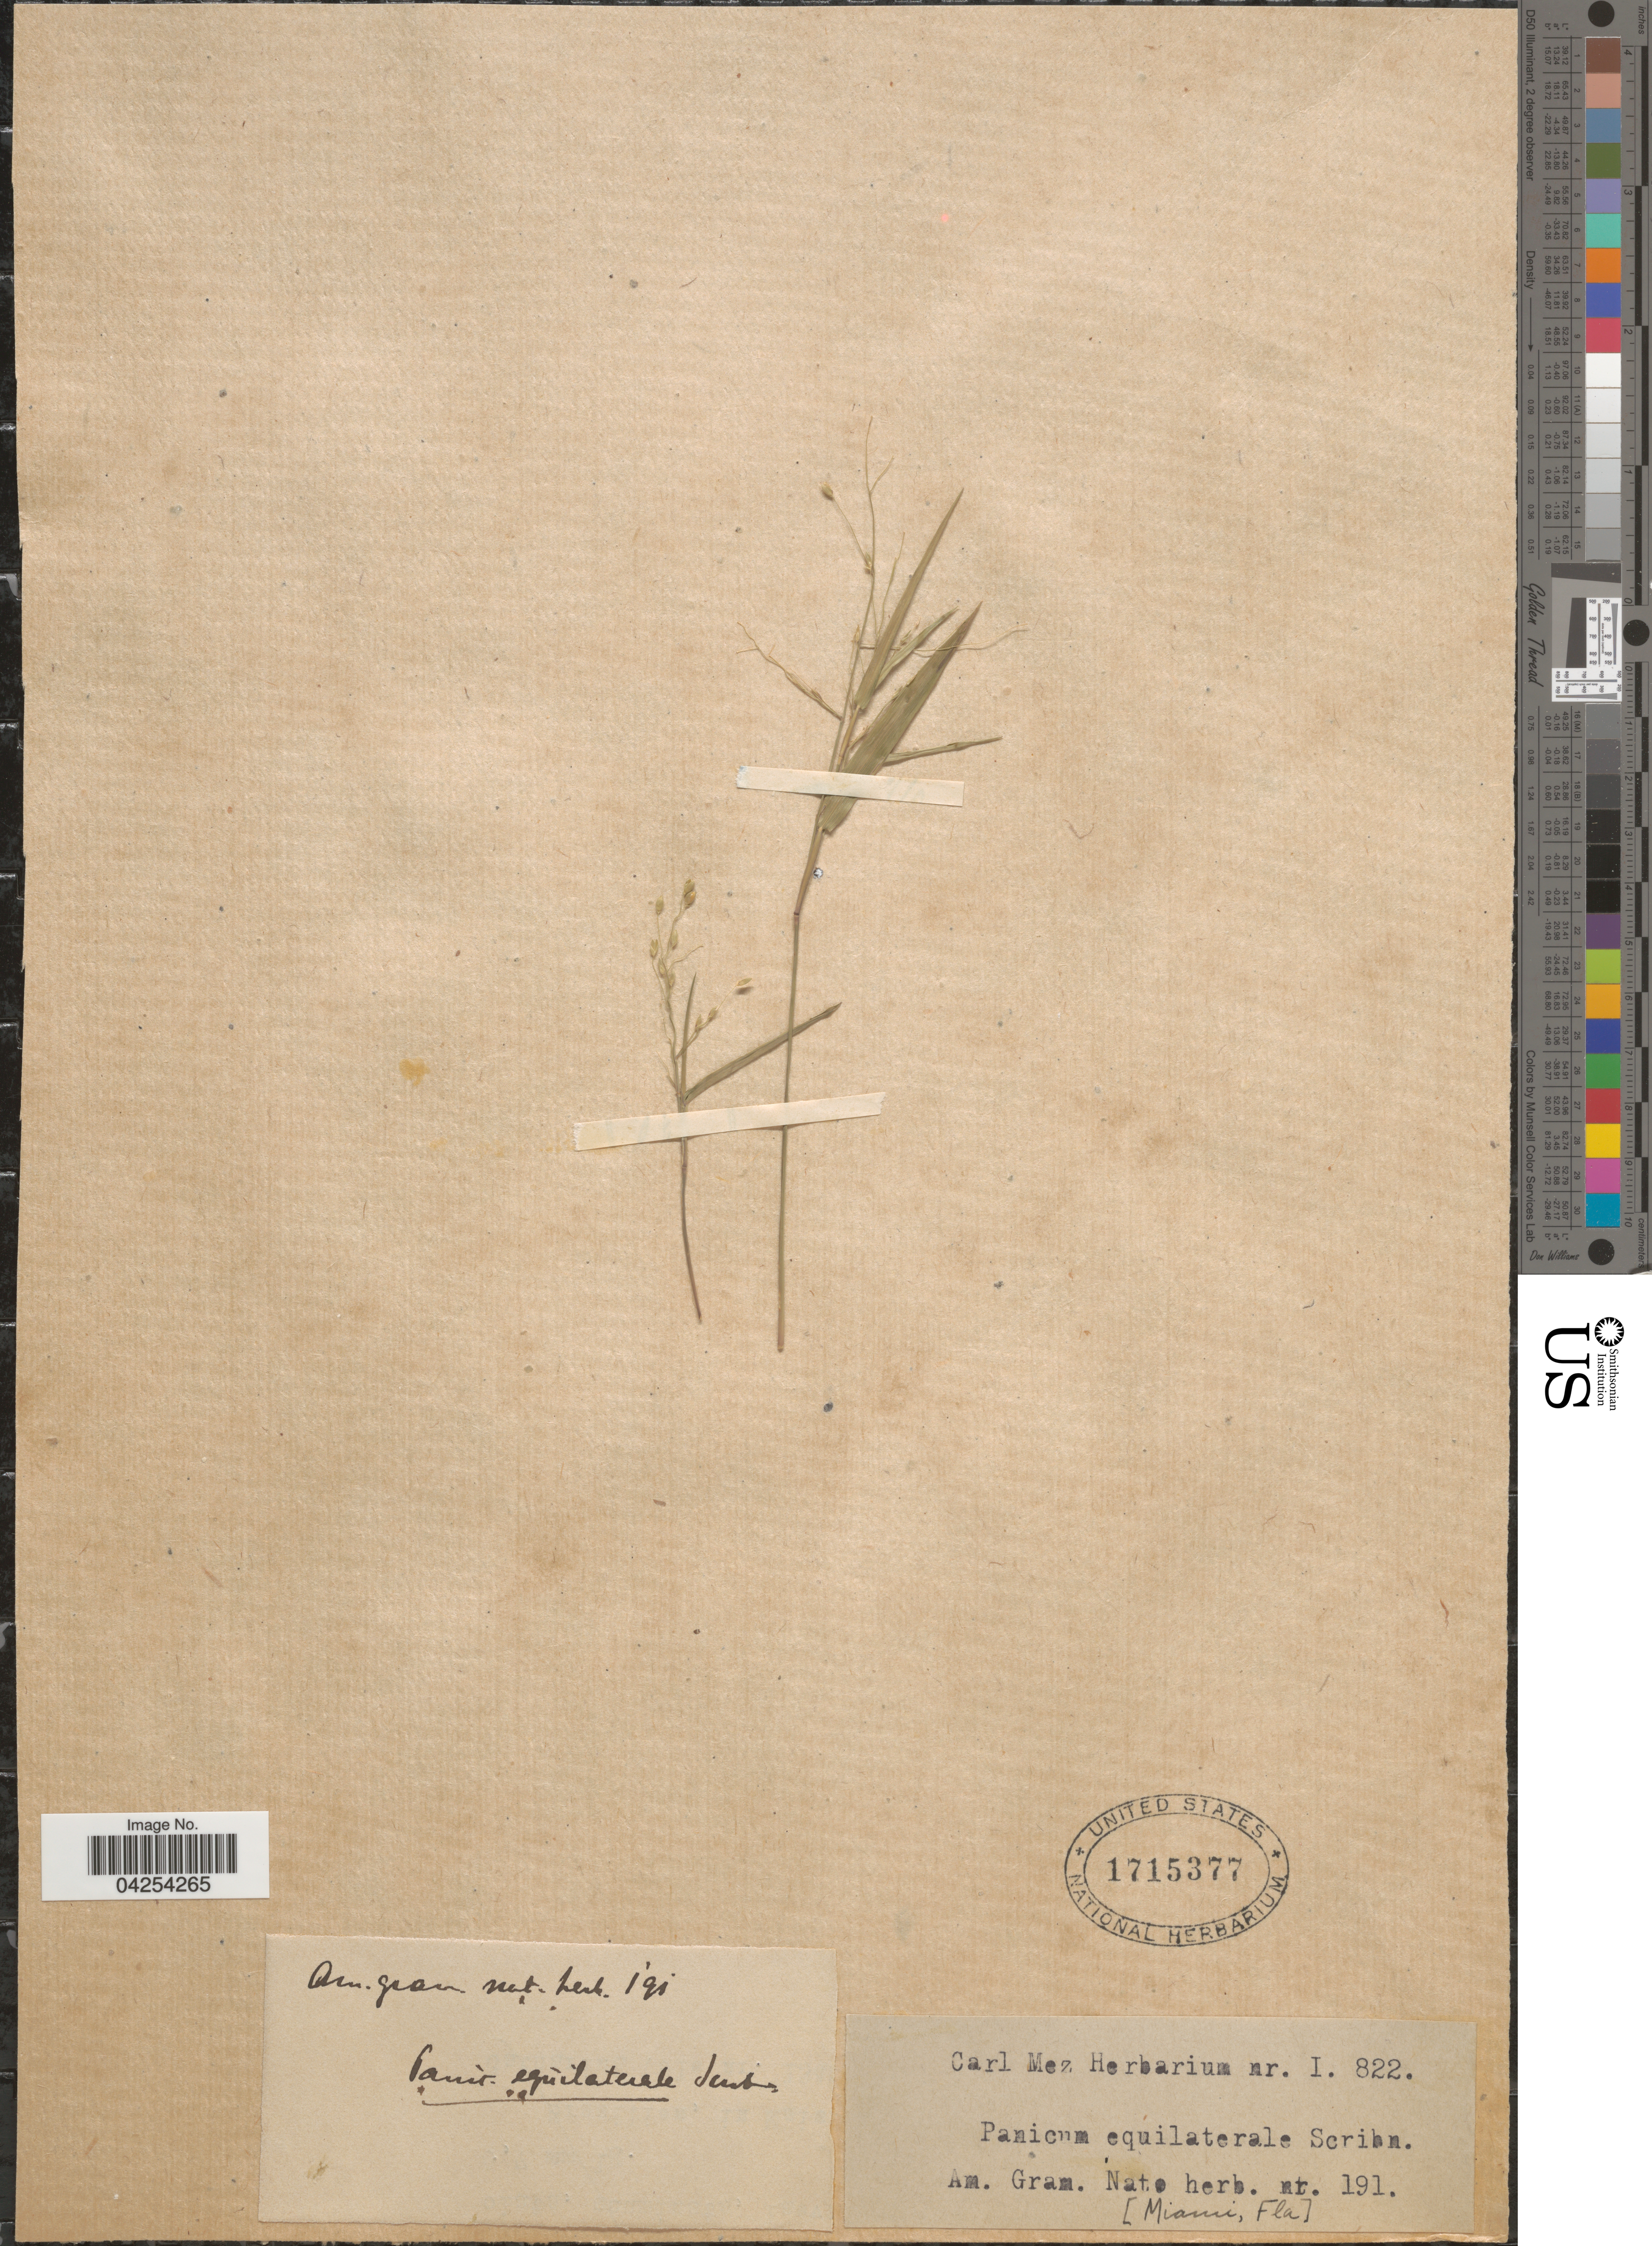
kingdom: Plantae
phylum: Tracheophyta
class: Liliopsida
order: Poales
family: Poaceae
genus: Dichanthelium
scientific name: Dichanthelium commutatum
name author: (Schult.) Gould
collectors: Am. Gram. Nat. Herb.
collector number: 191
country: United States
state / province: Florida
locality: Miami.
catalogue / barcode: US 1715377